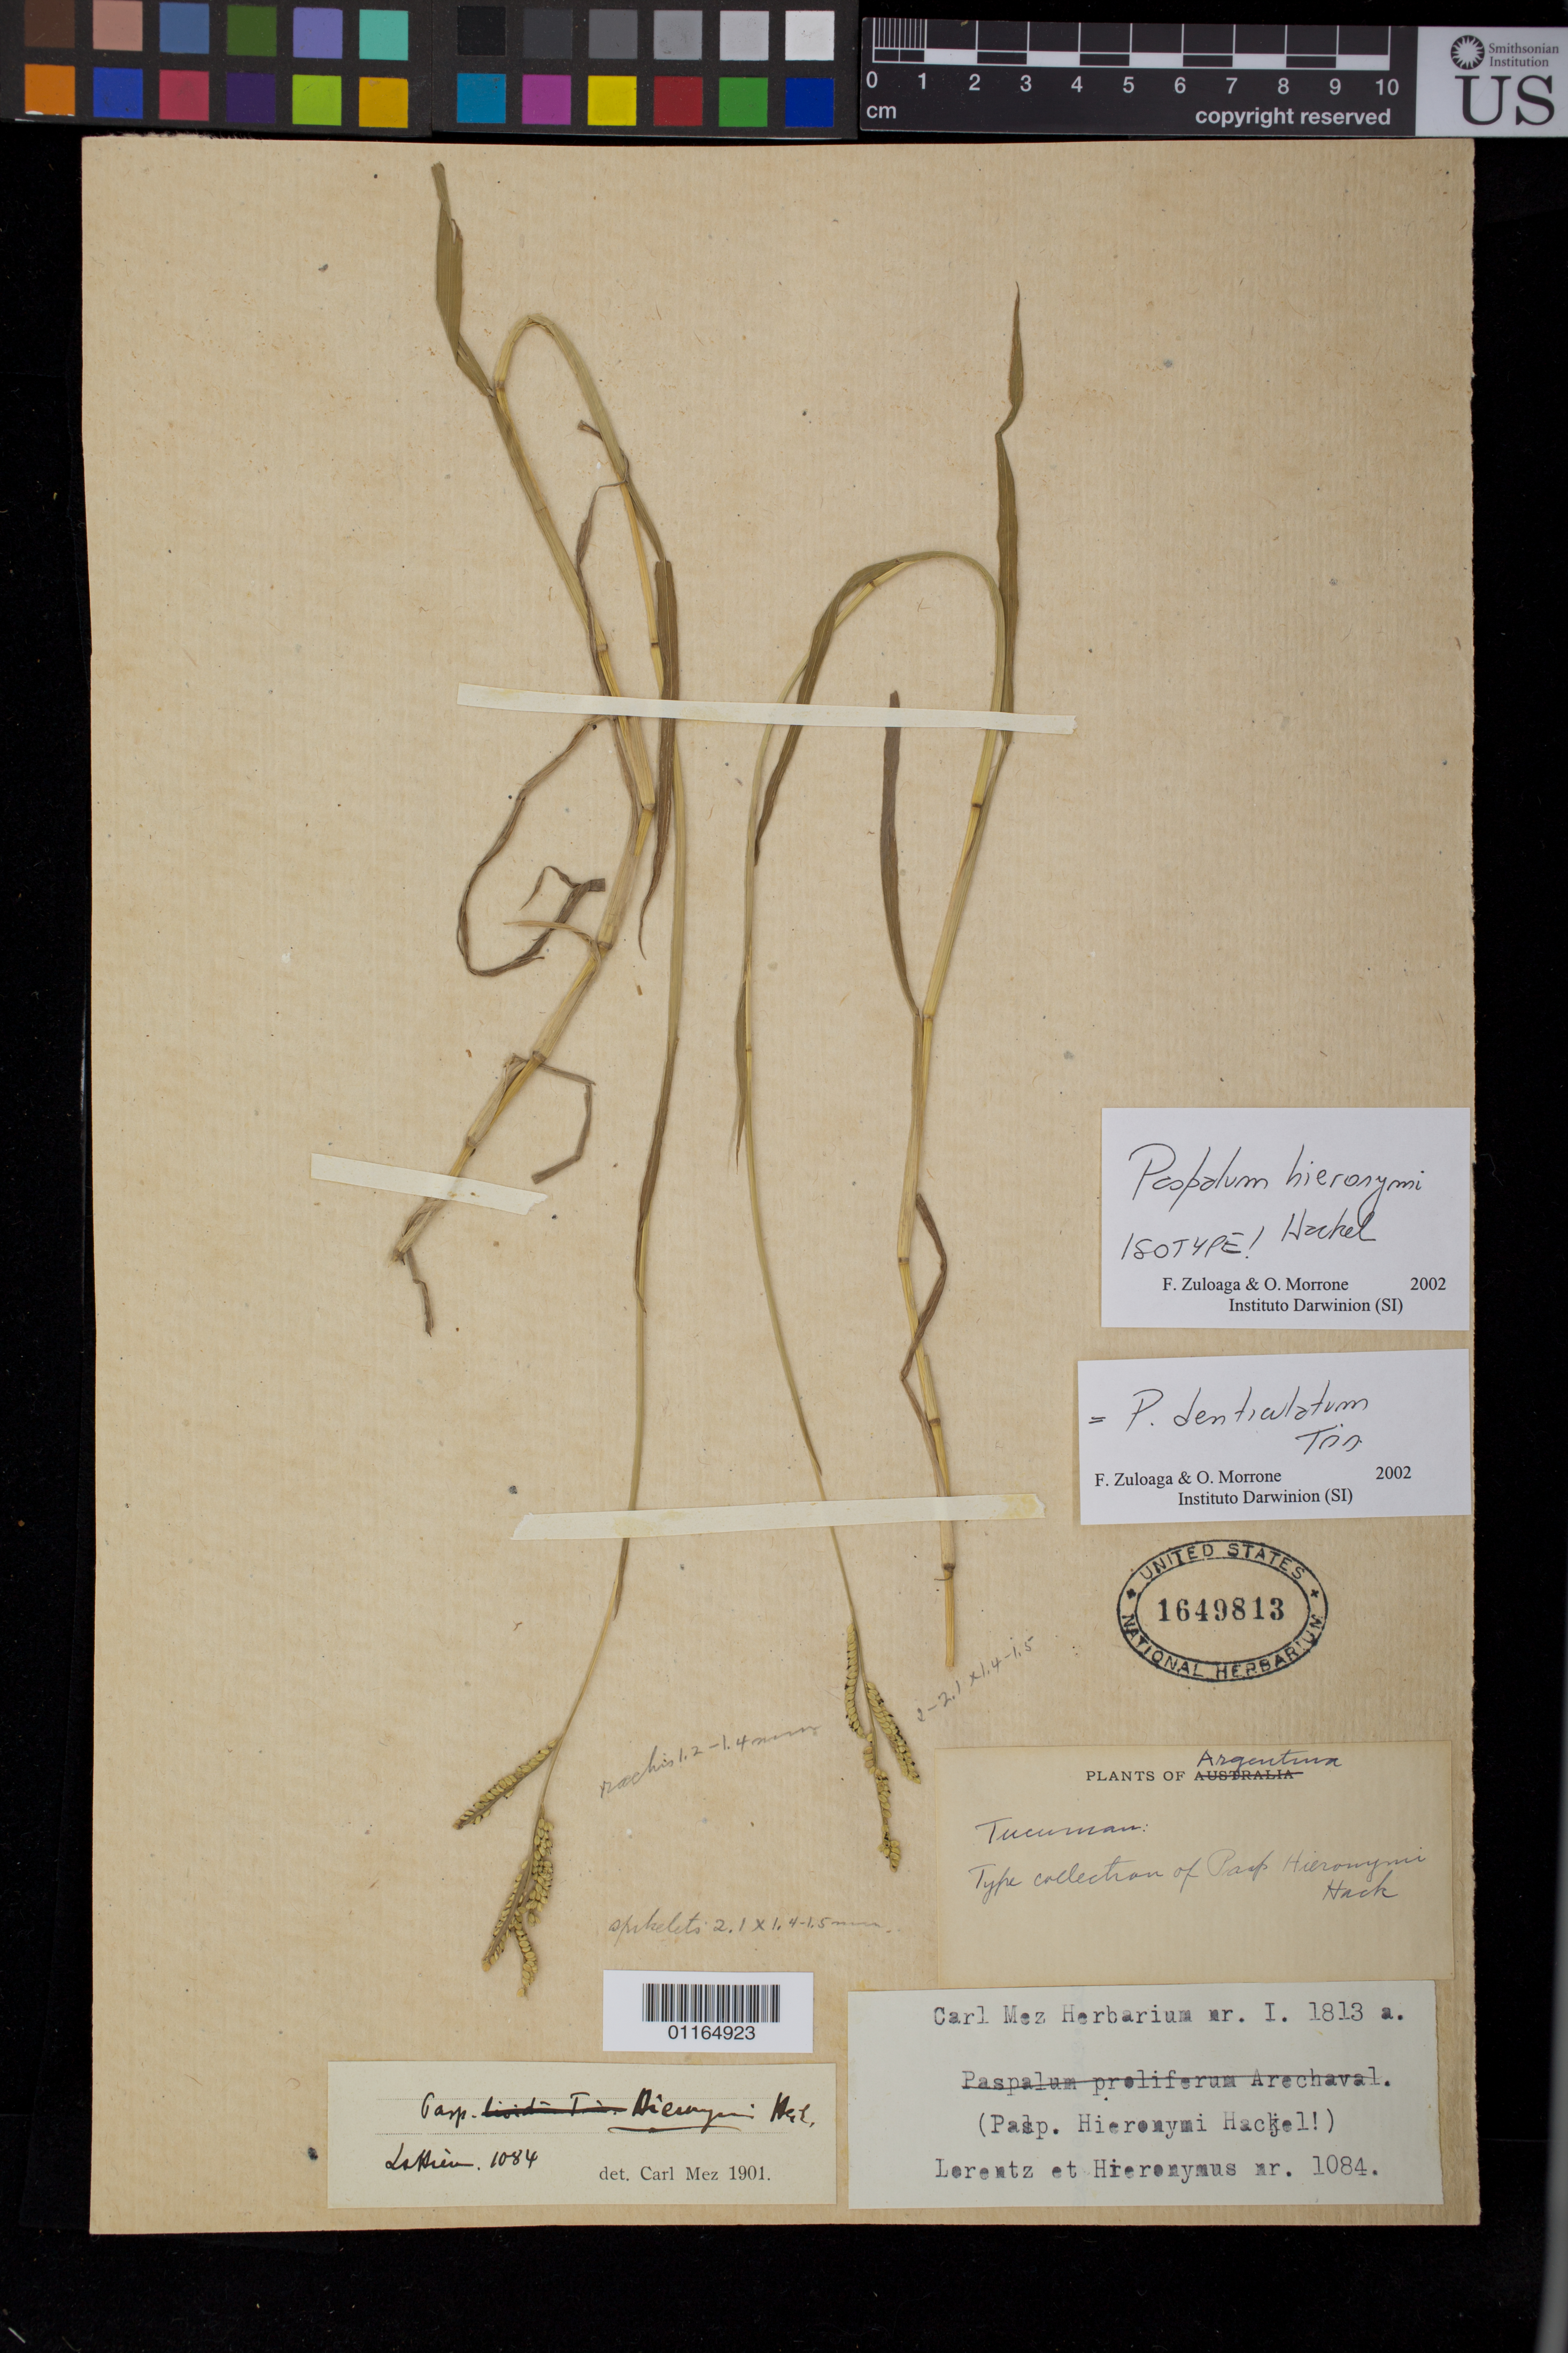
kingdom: Plantae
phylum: Tracheophyta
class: Liliopsida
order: Poales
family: Poaceae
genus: Paspalum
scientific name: Paspalum hieronymi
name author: Hack.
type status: Isotype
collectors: P. G. Lorentz & G. H. Hieronymus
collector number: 1084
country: Argentina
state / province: Tucuman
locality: Tucuman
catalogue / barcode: US 1649813